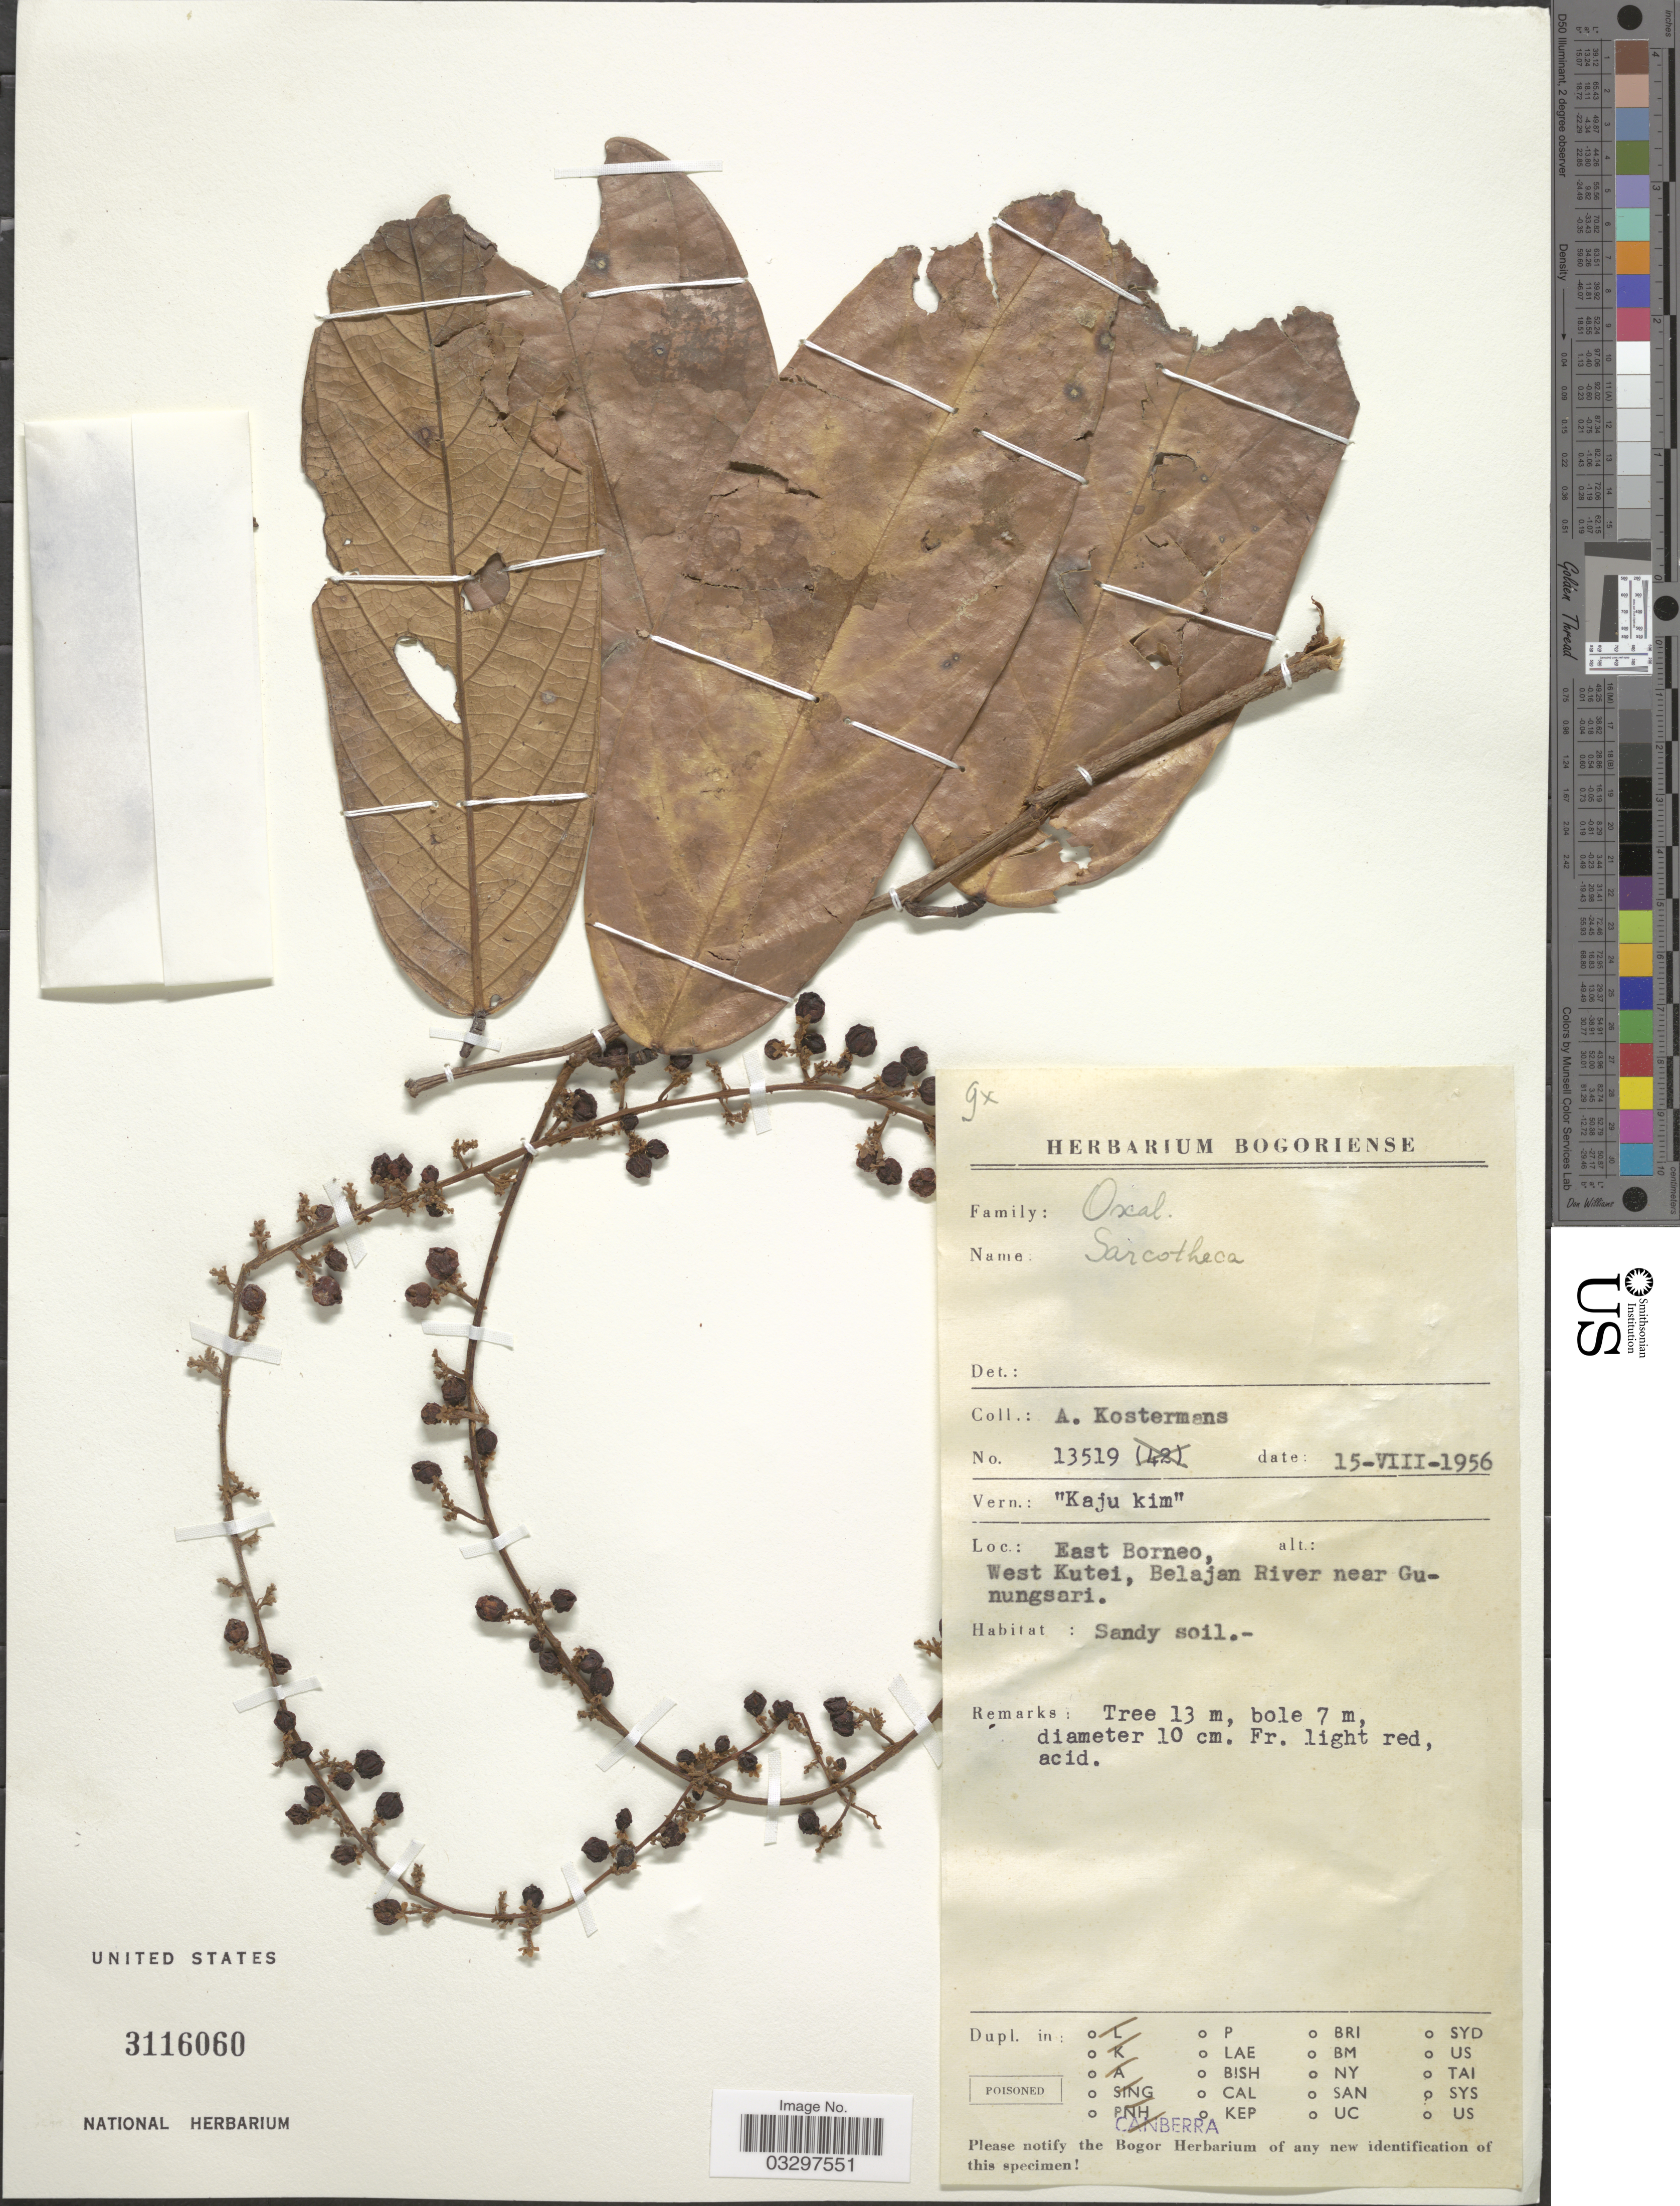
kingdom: Plantae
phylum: Tracheophyta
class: Magnoliopsida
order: Oxalidales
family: Oxalidaceae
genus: Sarcotheca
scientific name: Sarcotheca sp.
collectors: A. J. G. Kostermans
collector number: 13519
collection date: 1956-08-15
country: Indonesia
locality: East Borneo, West Kutei, Belajan River near Gunungsari.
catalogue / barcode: US 3116060